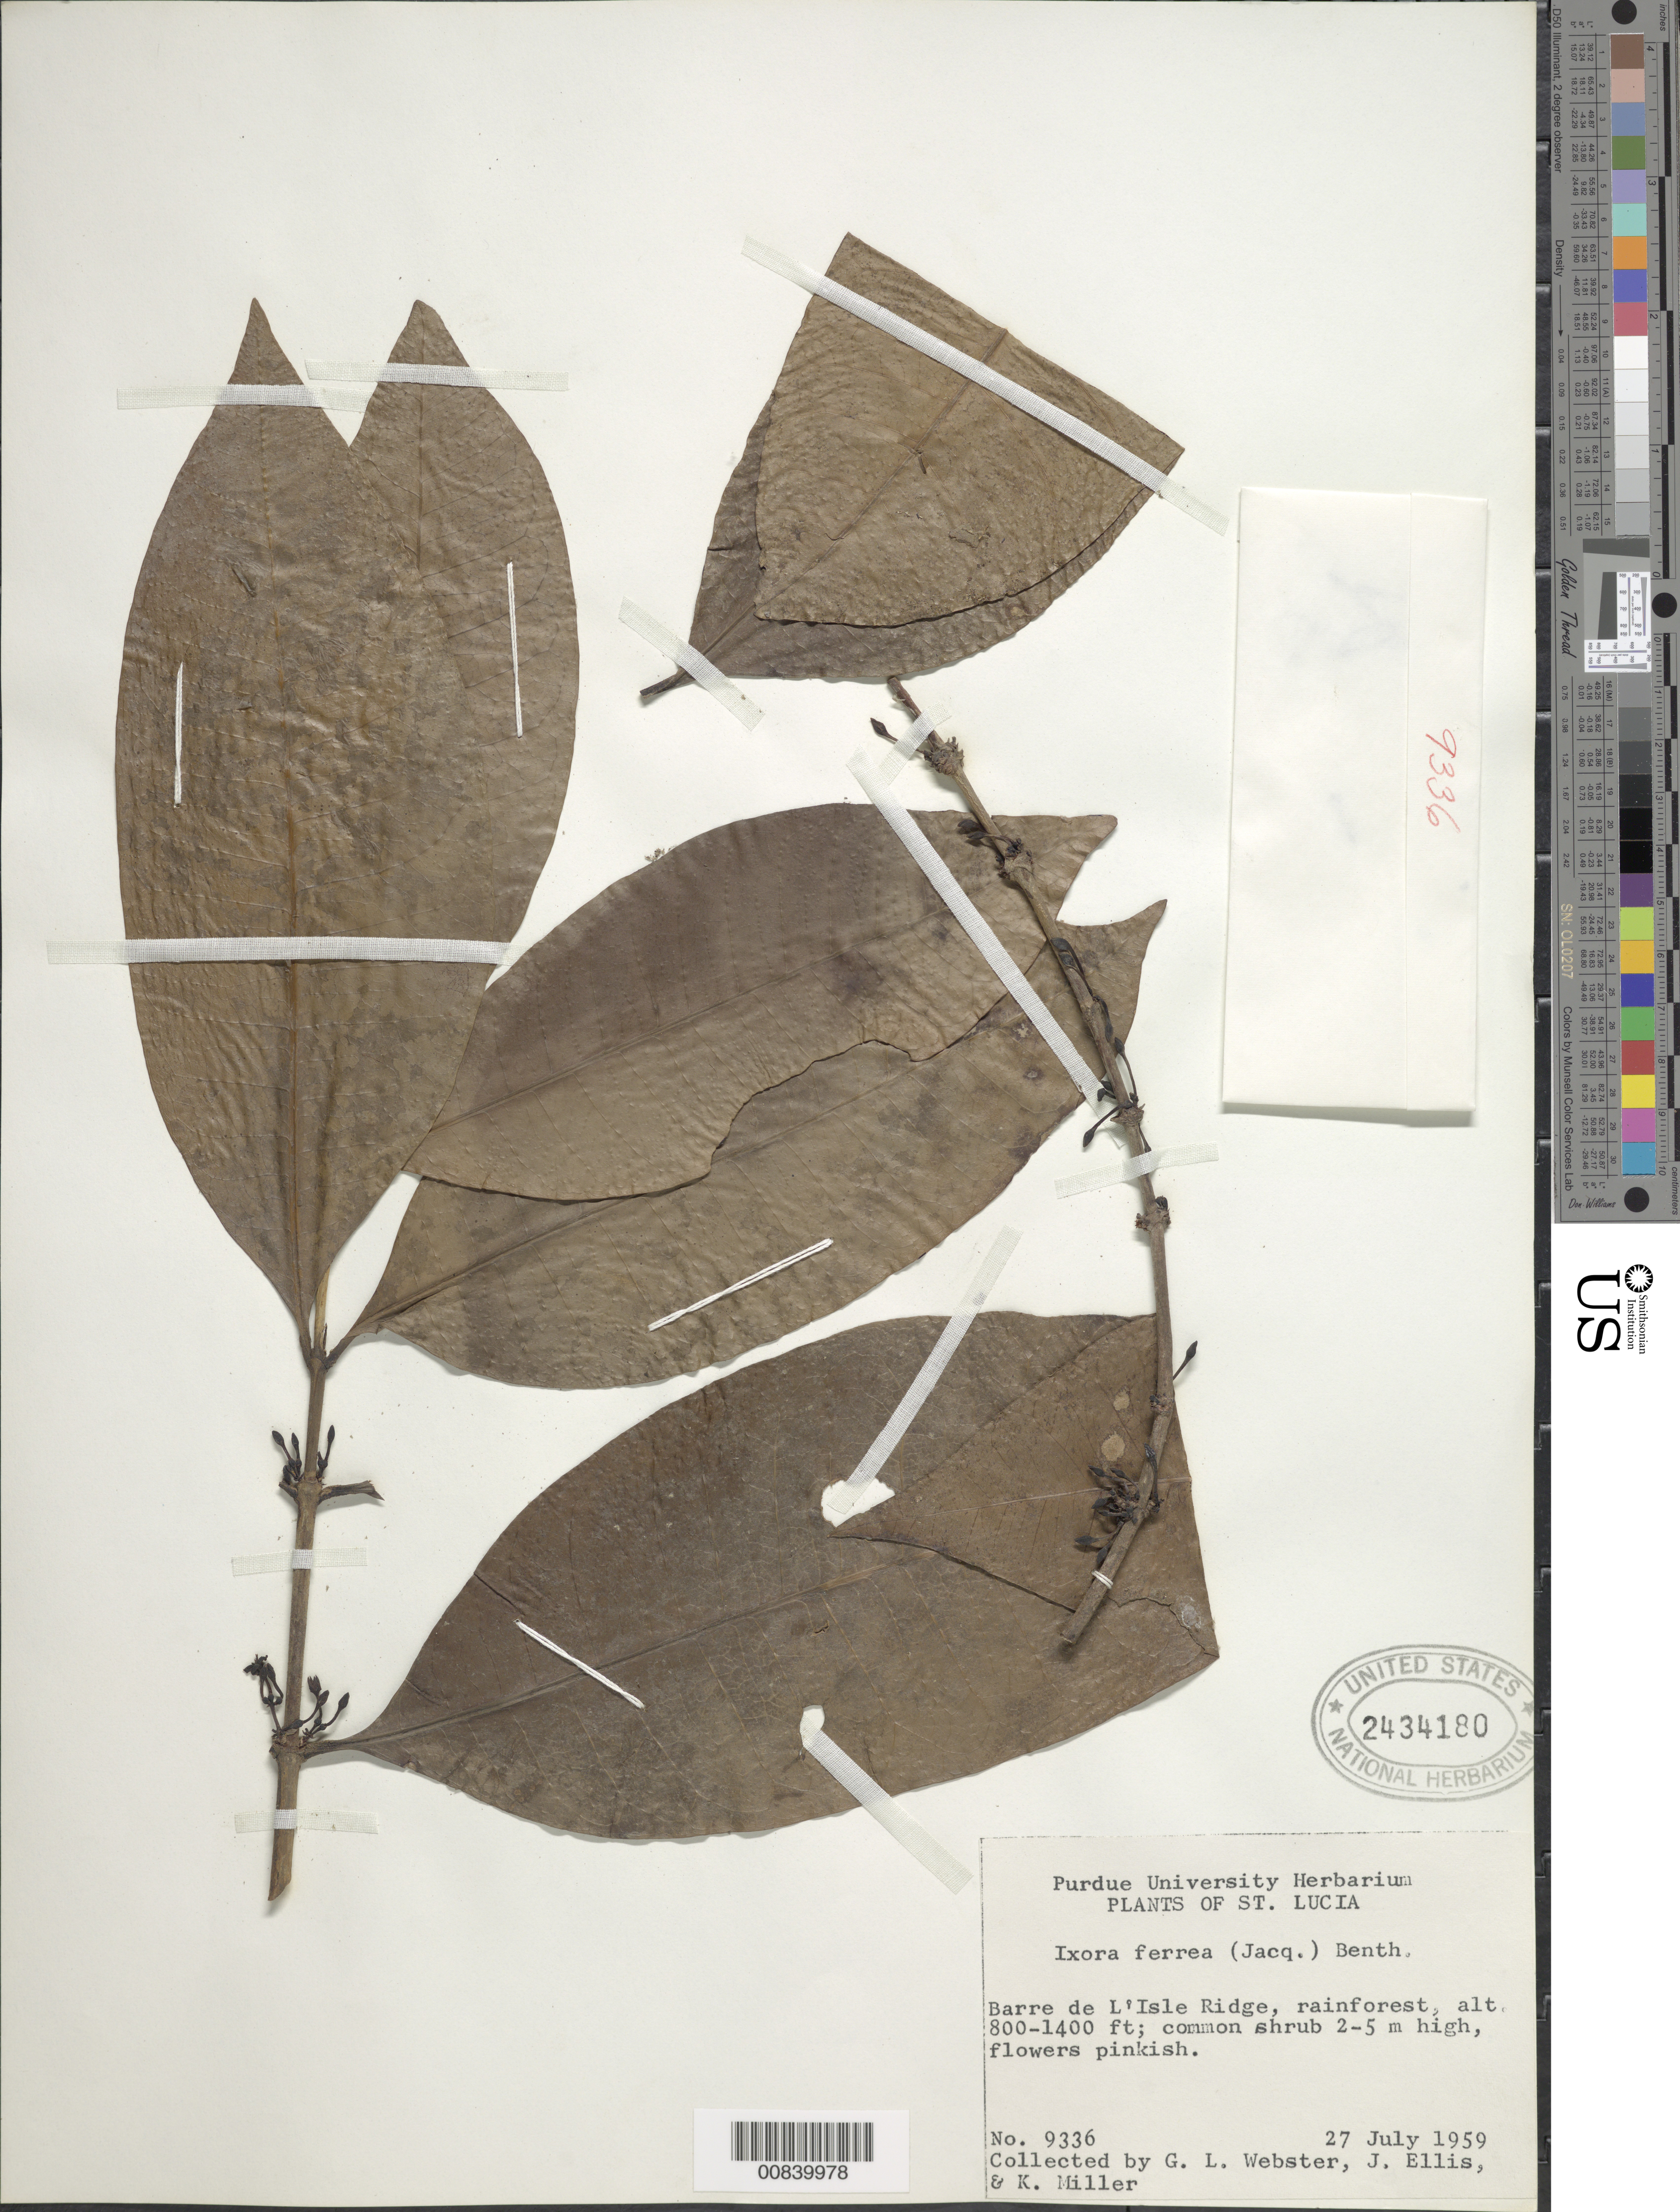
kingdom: Plantae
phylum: Tracheophyta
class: Magnoliopsida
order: Gentianales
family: Rubiaceae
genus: Ixora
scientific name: Ixora ferrea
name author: (Jacq.) Benth.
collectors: G. L. Webster, J. R. Ellis & K. Miller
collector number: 9336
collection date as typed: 27 Jul 1959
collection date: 1959-07-27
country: St. Lucia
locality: Barre de L'Isle Ridge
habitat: Rainforest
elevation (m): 244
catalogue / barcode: US 2434180